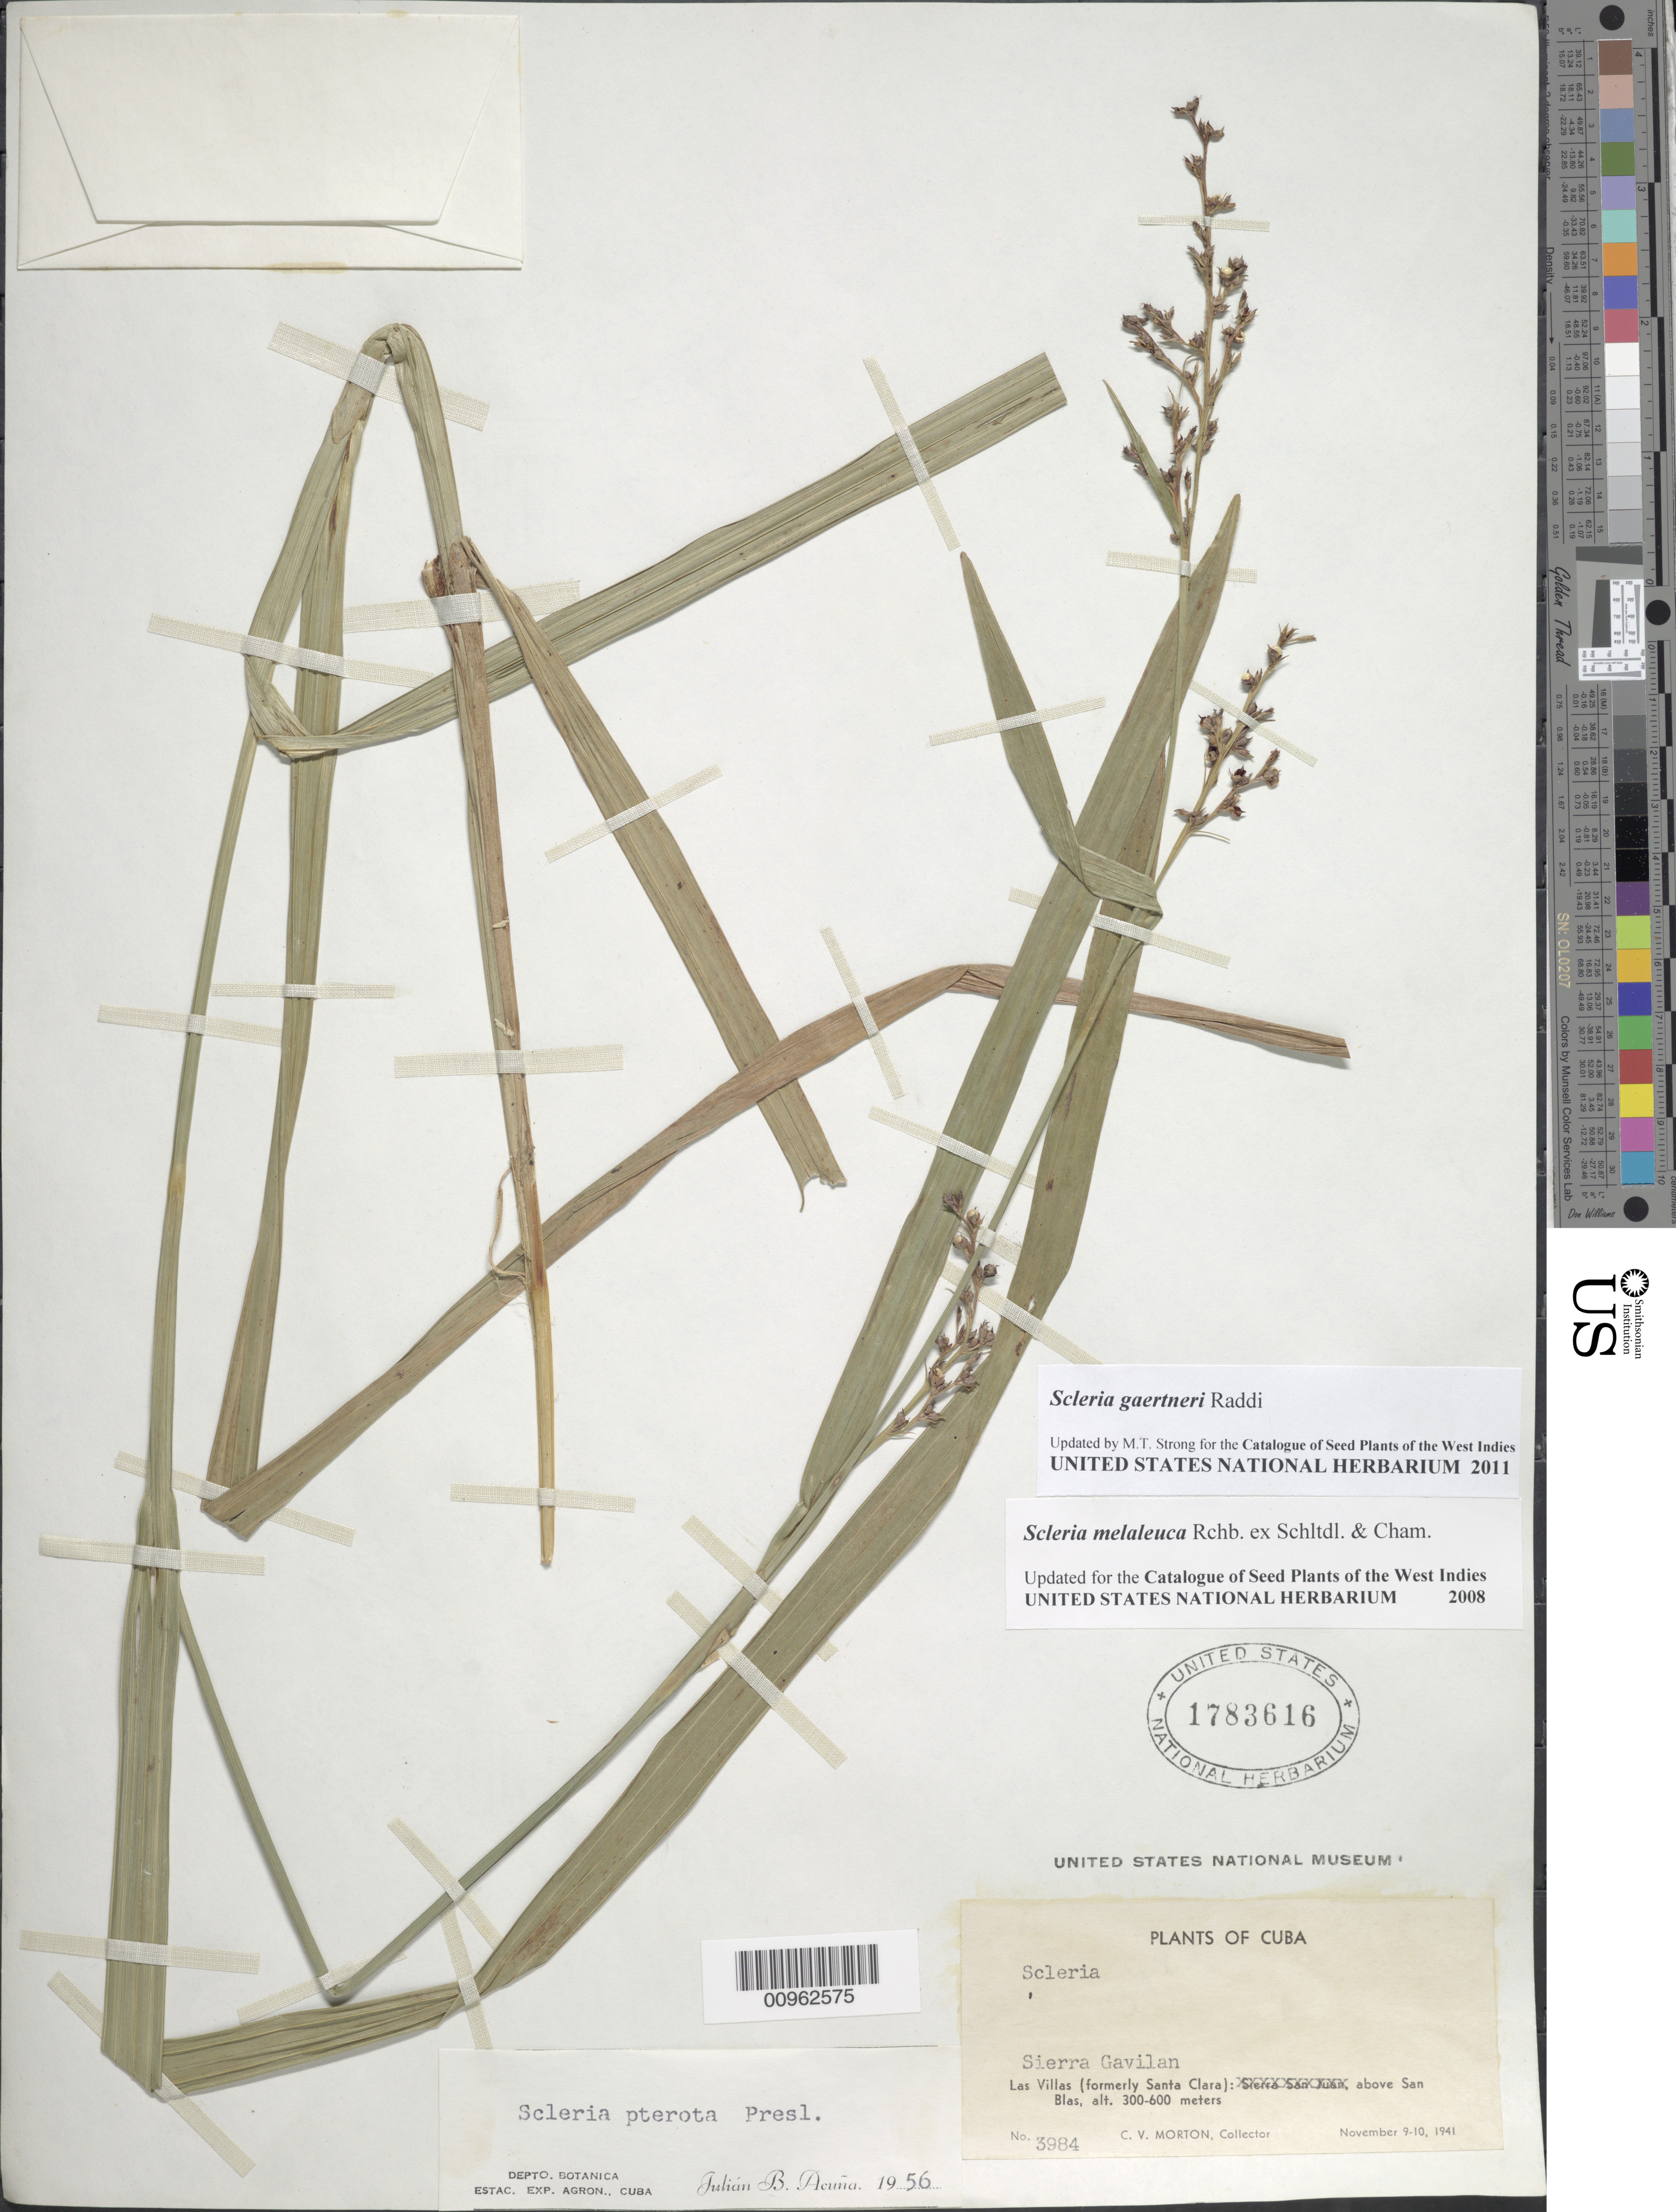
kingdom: Plantae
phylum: Tracheophyta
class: Liliopsida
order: Poales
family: Cyperaceae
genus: Scleria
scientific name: Scleria gaertneri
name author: Raddi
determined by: Strong, M. T., (US), Smithsonian Institution - National Museum of Natural History (UNITED STATES)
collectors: C. V. Morton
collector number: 3984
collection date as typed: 09 Nov 1941 to 10 Nov 1941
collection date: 1941-11-09/1941-11-10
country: Cuba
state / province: Las Villas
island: Cuba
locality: Sierra Gavalin, above San Blas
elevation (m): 300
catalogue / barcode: US 1783616